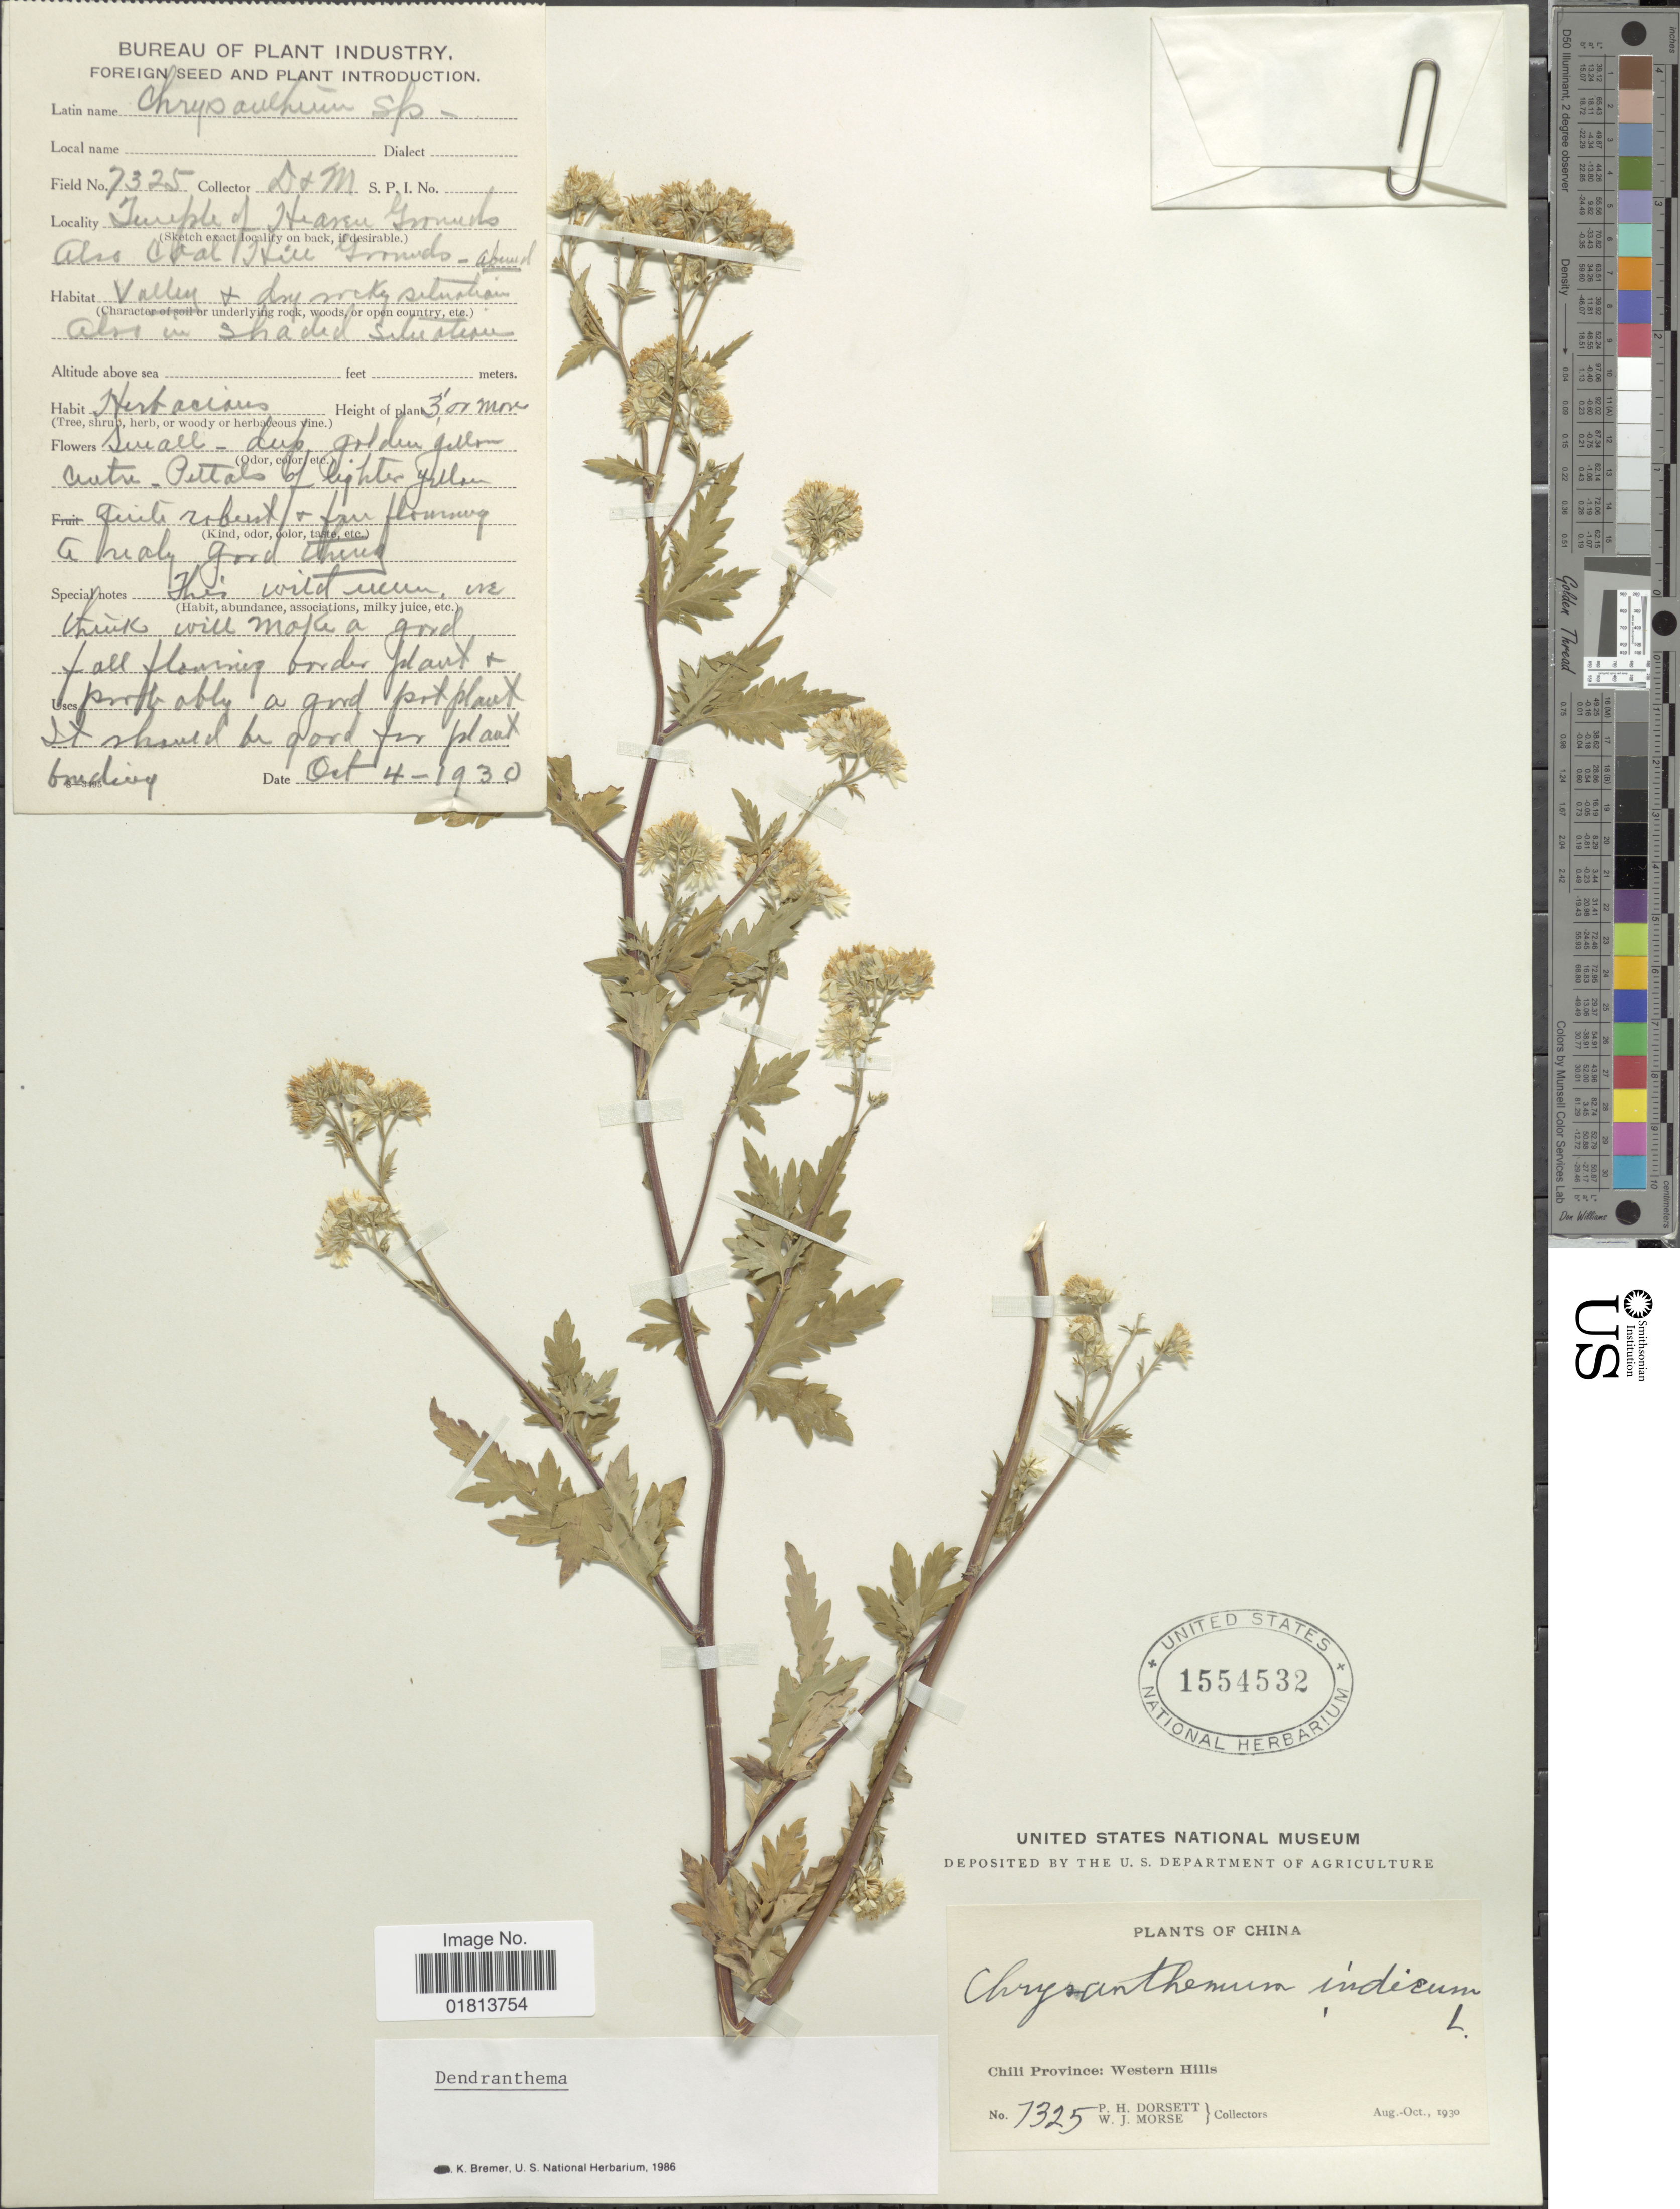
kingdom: Plantae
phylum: Tracheophyta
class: Magnoliopsida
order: Asterales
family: Asteraceae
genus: Dendranthema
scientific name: Dendranthema indicum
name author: (L.) Des Moul.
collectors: P. H. Dorsett & W. J. Morse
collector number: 7325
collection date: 1930-10-04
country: China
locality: Chili Province: Western Hills, Temple of Hansu Gronunko also coal hill [interpreted]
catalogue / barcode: US 1554532